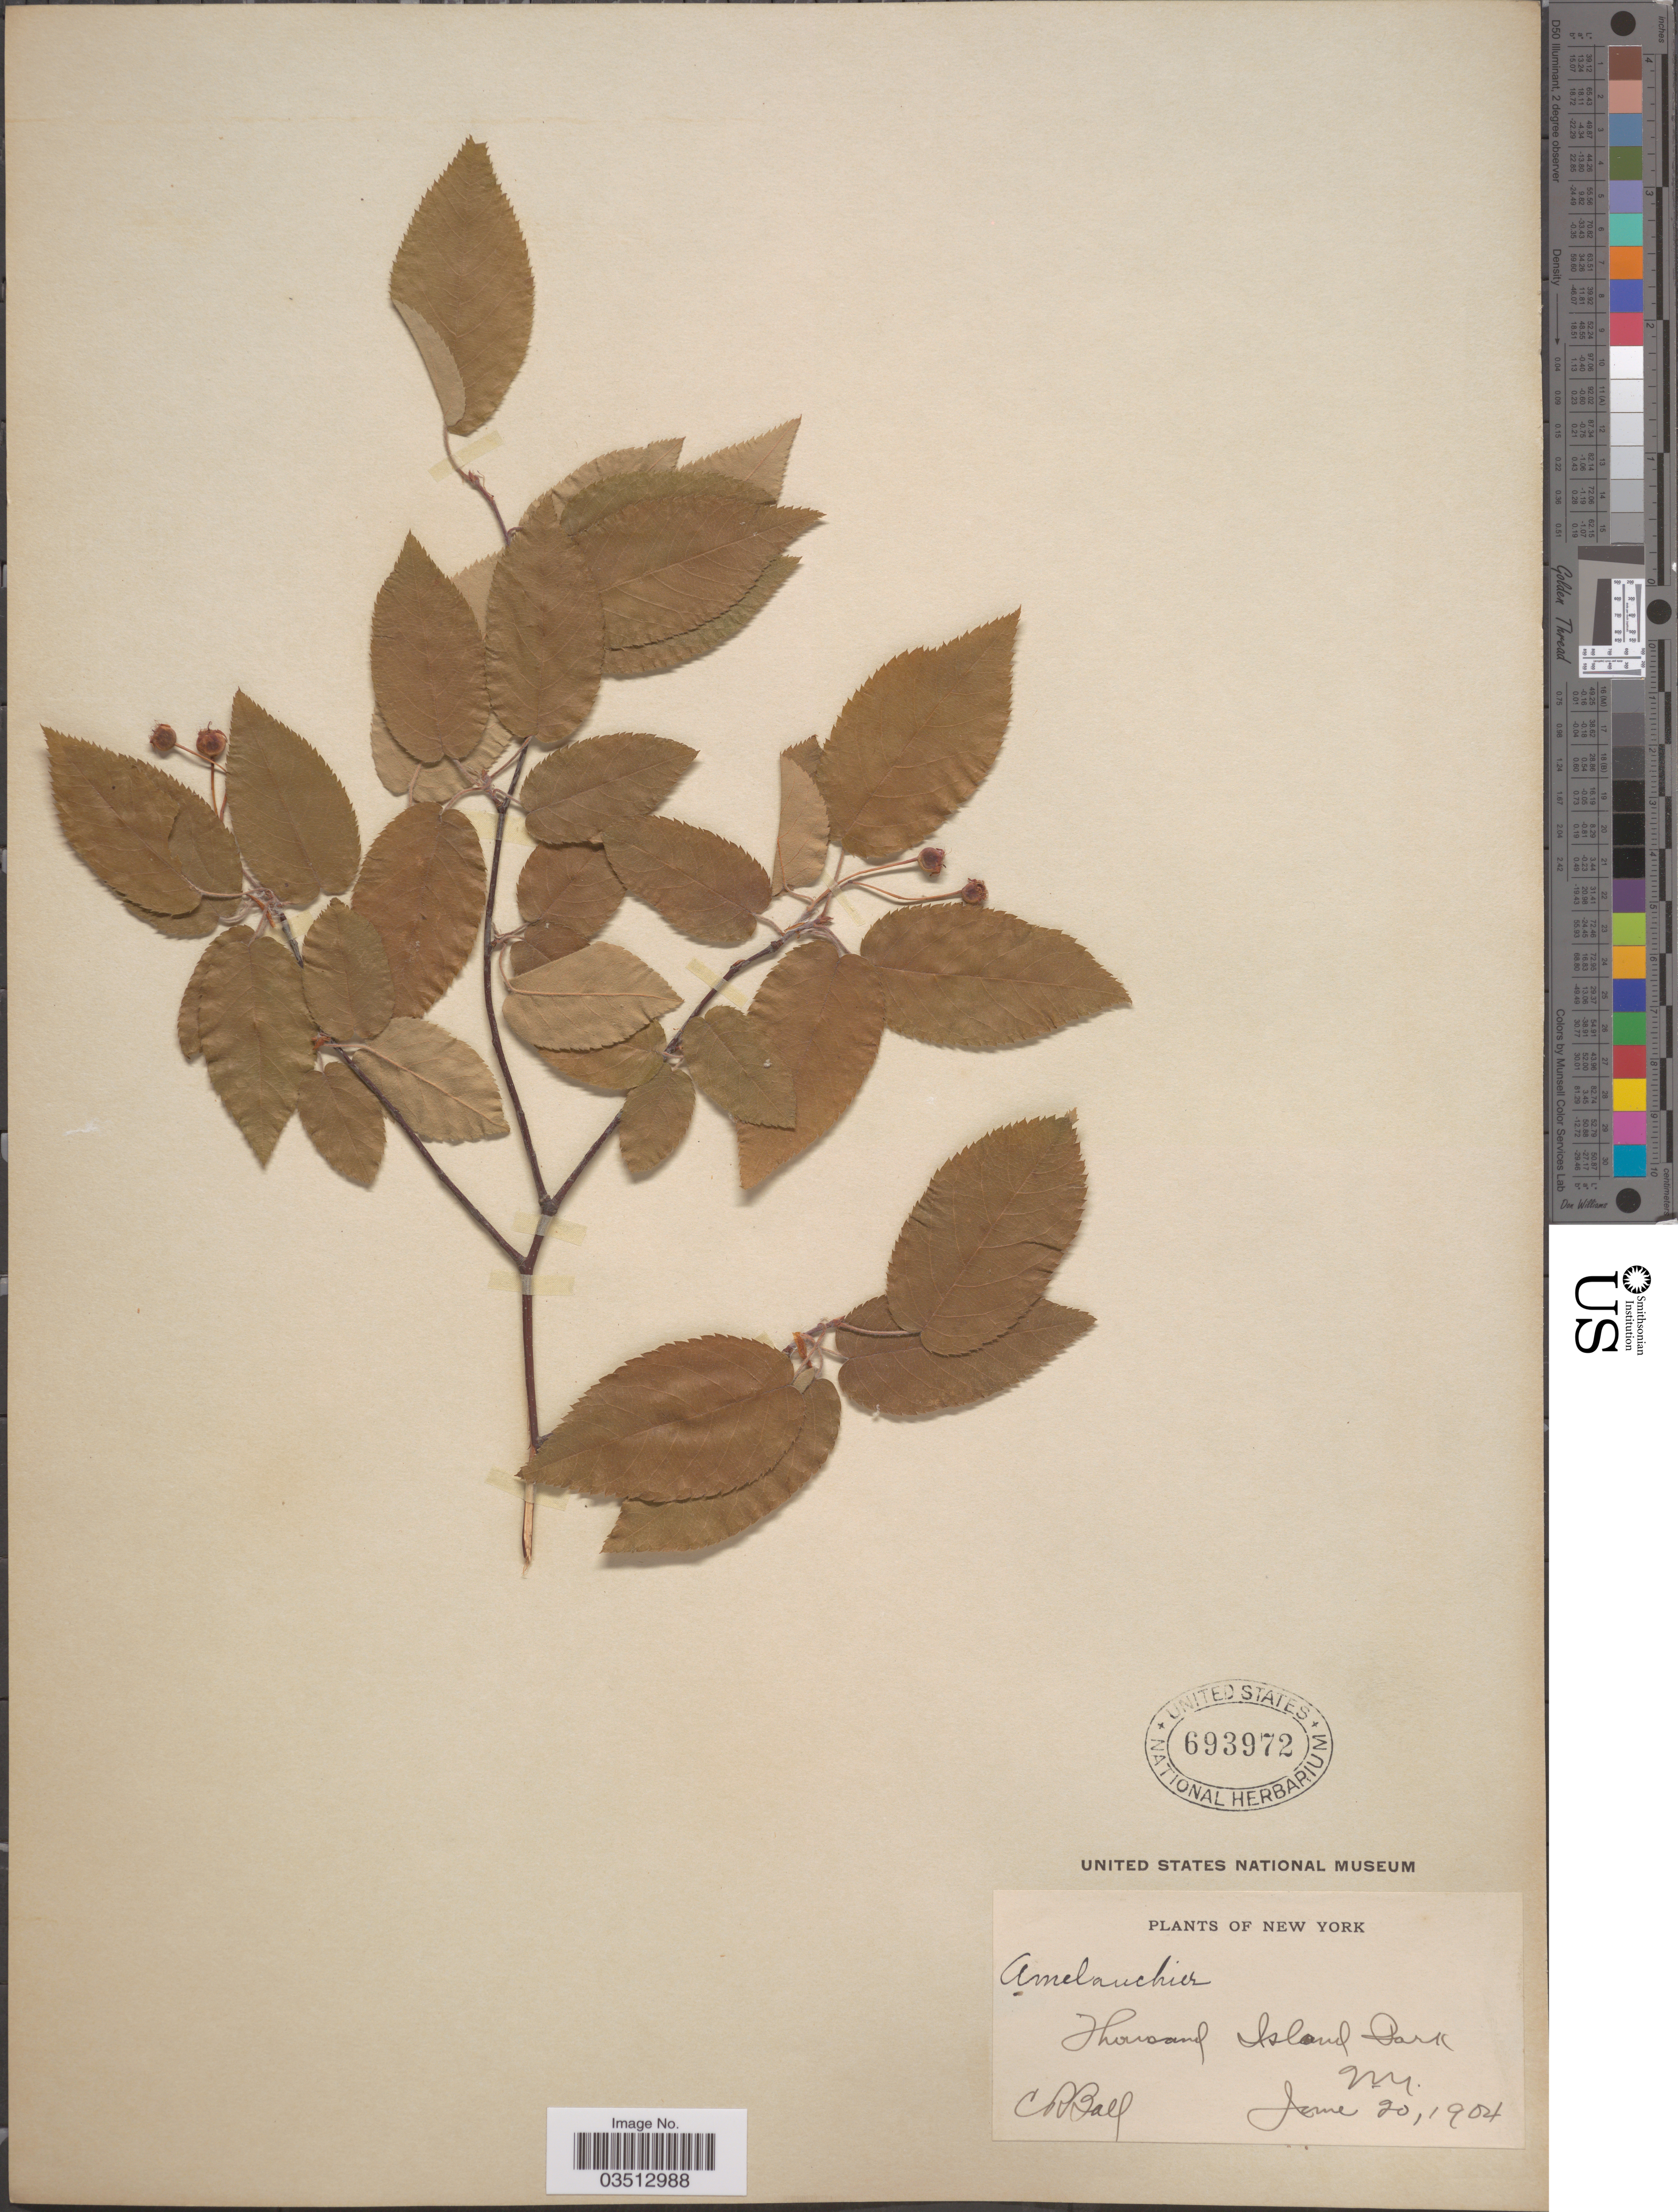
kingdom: Plantae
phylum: Tracheophyta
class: Magnoliopsida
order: Rosales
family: Rosaceae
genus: Amelanchier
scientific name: Amelanchier sp.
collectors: C. R. Ball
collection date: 1904-06-20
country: United States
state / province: New York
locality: Thousand Island Park.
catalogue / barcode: US 693972